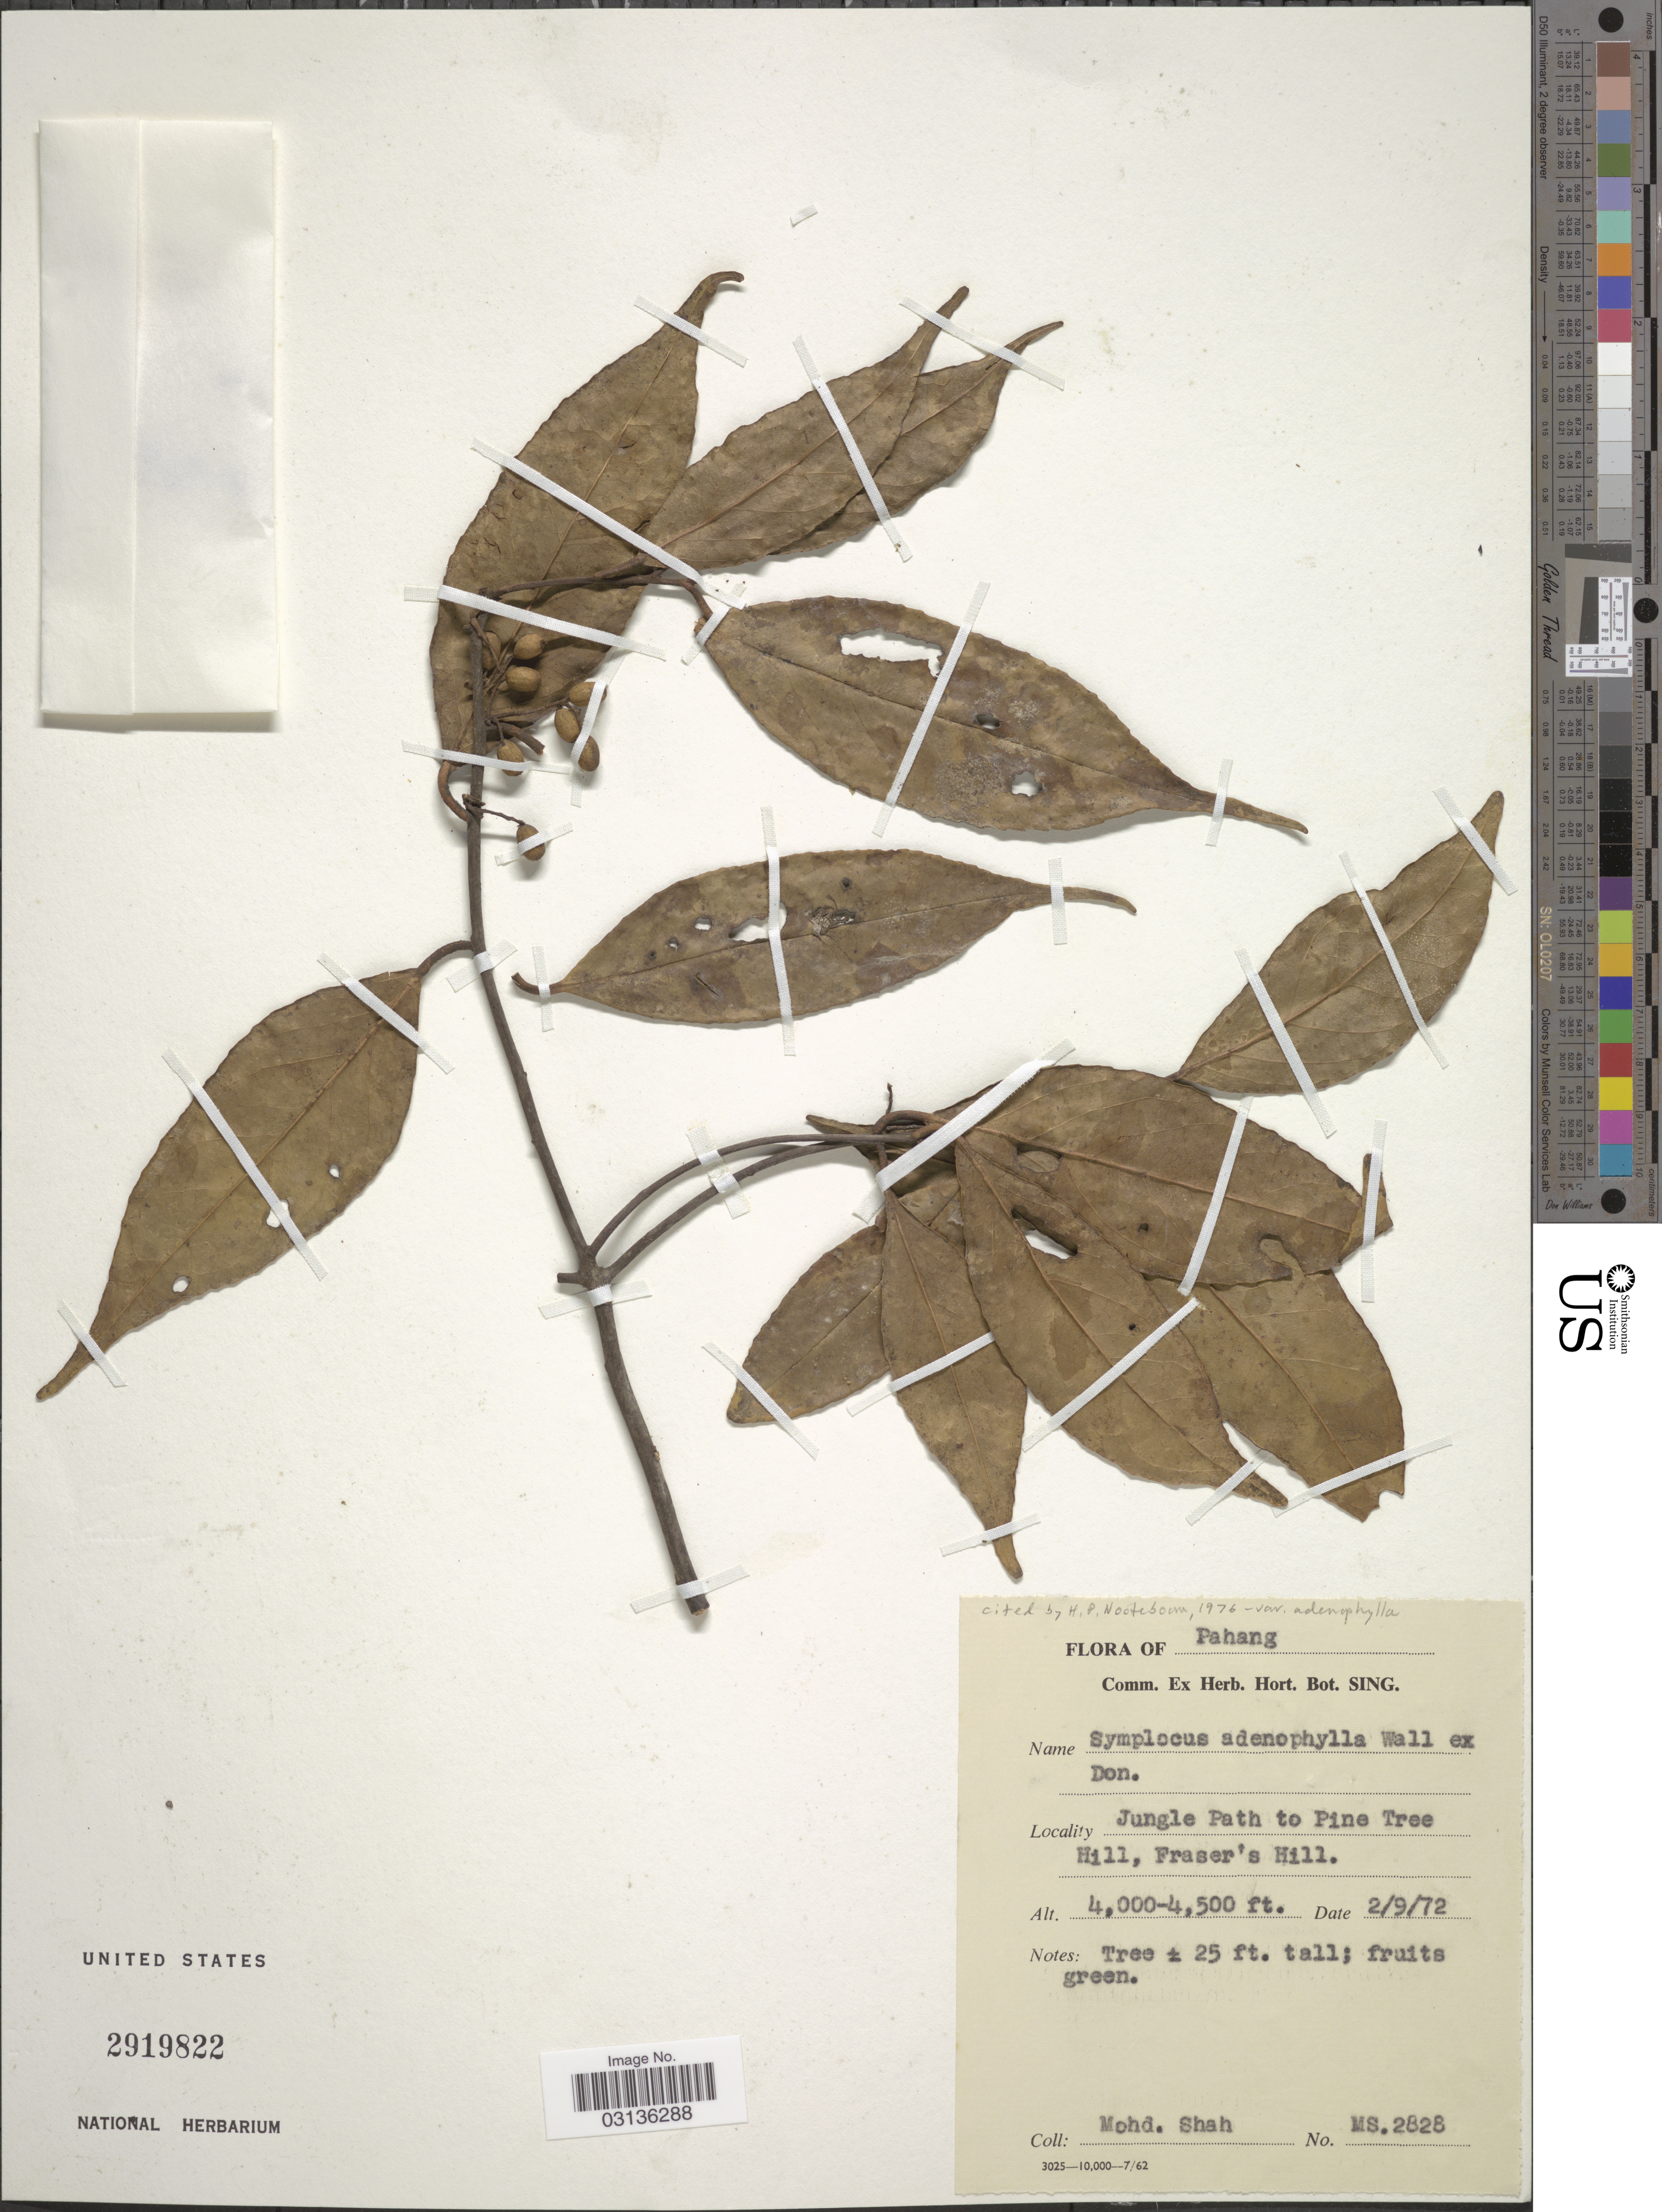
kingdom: Plantae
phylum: Tracheophyta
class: Magnoliopsida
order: Ericales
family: Symplocaceae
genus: Symplocos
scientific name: Symplocos adenophylla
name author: Wall. ex G. Don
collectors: M. Shah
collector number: MS2828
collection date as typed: Transcribed d/m/y: 2/9/72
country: Malaysia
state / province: Pahang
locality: Jungle Path to Pine Tree Hill, Fraser's Hill.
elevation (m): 1219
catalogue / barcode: US 2919822